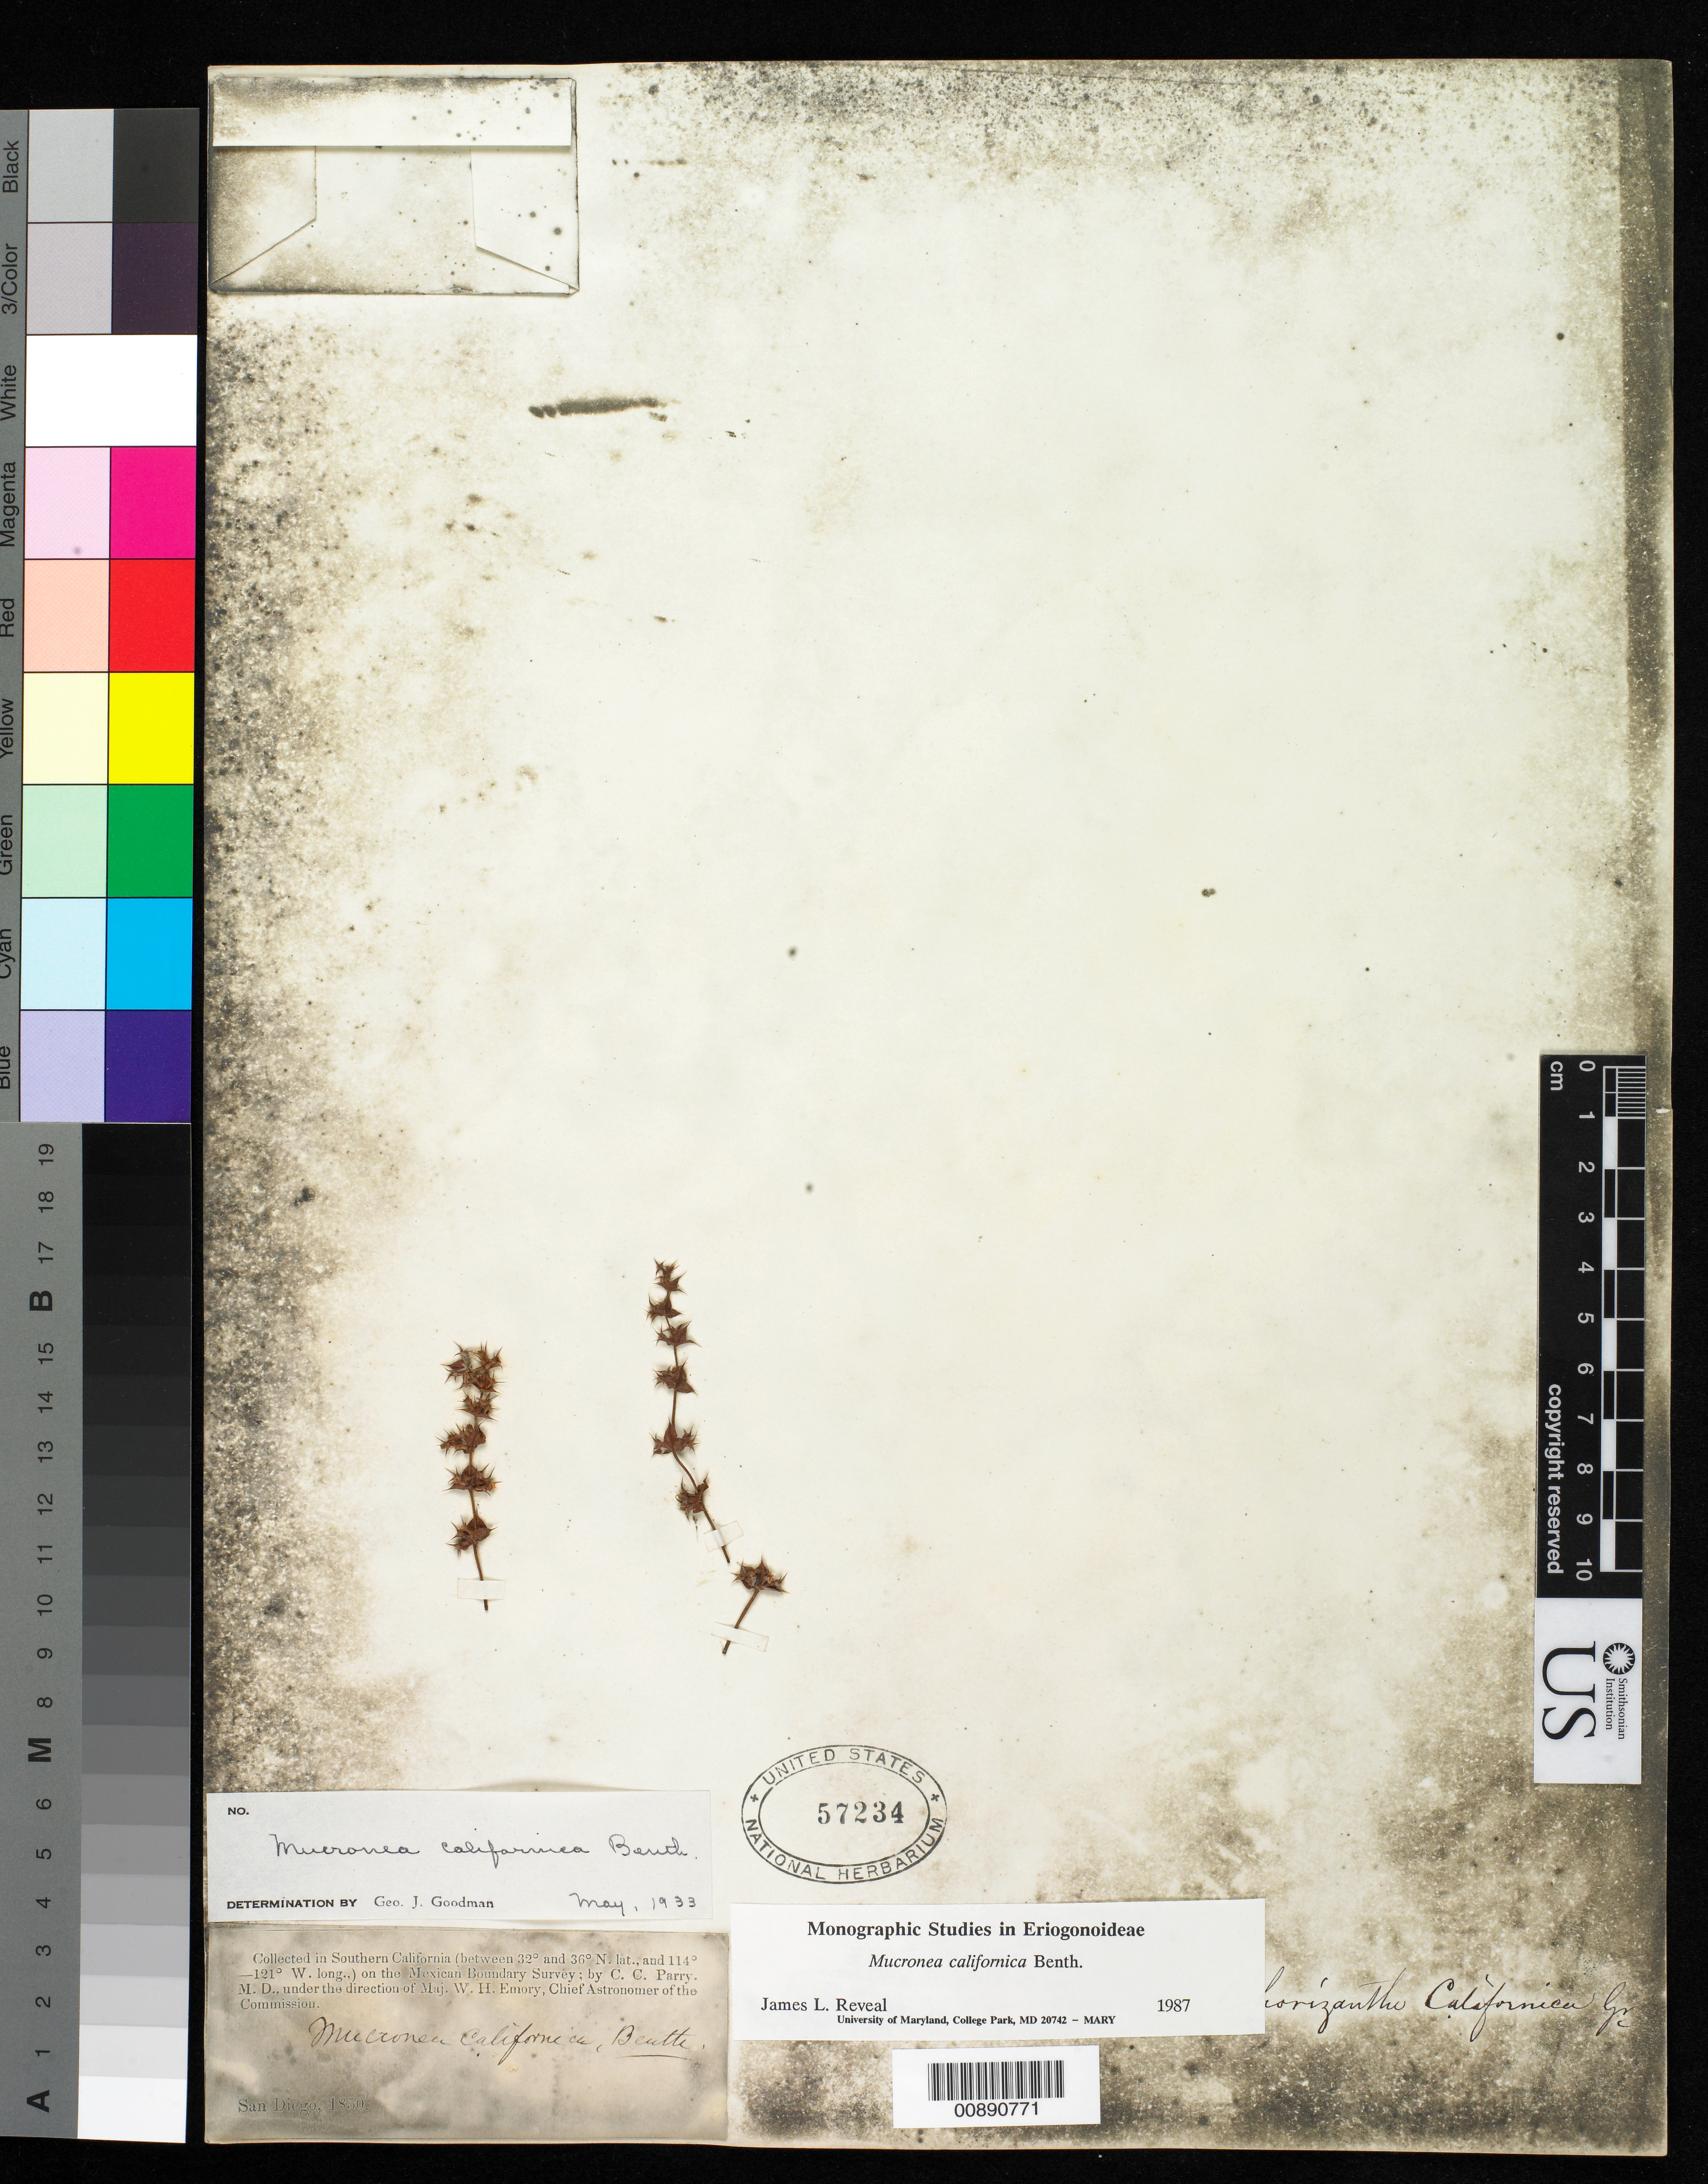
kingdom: Plantae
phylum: Tracheophyta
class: Magnoliopsida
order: Caryophyllales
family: Polygonaceae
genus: Mucronea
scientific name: Mucronea californica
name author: Benth.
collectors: C. C. Parry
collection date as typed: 1850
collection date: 1850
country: United States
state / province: California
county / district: San Diego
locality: San Diego, California.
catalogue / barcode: US 57234